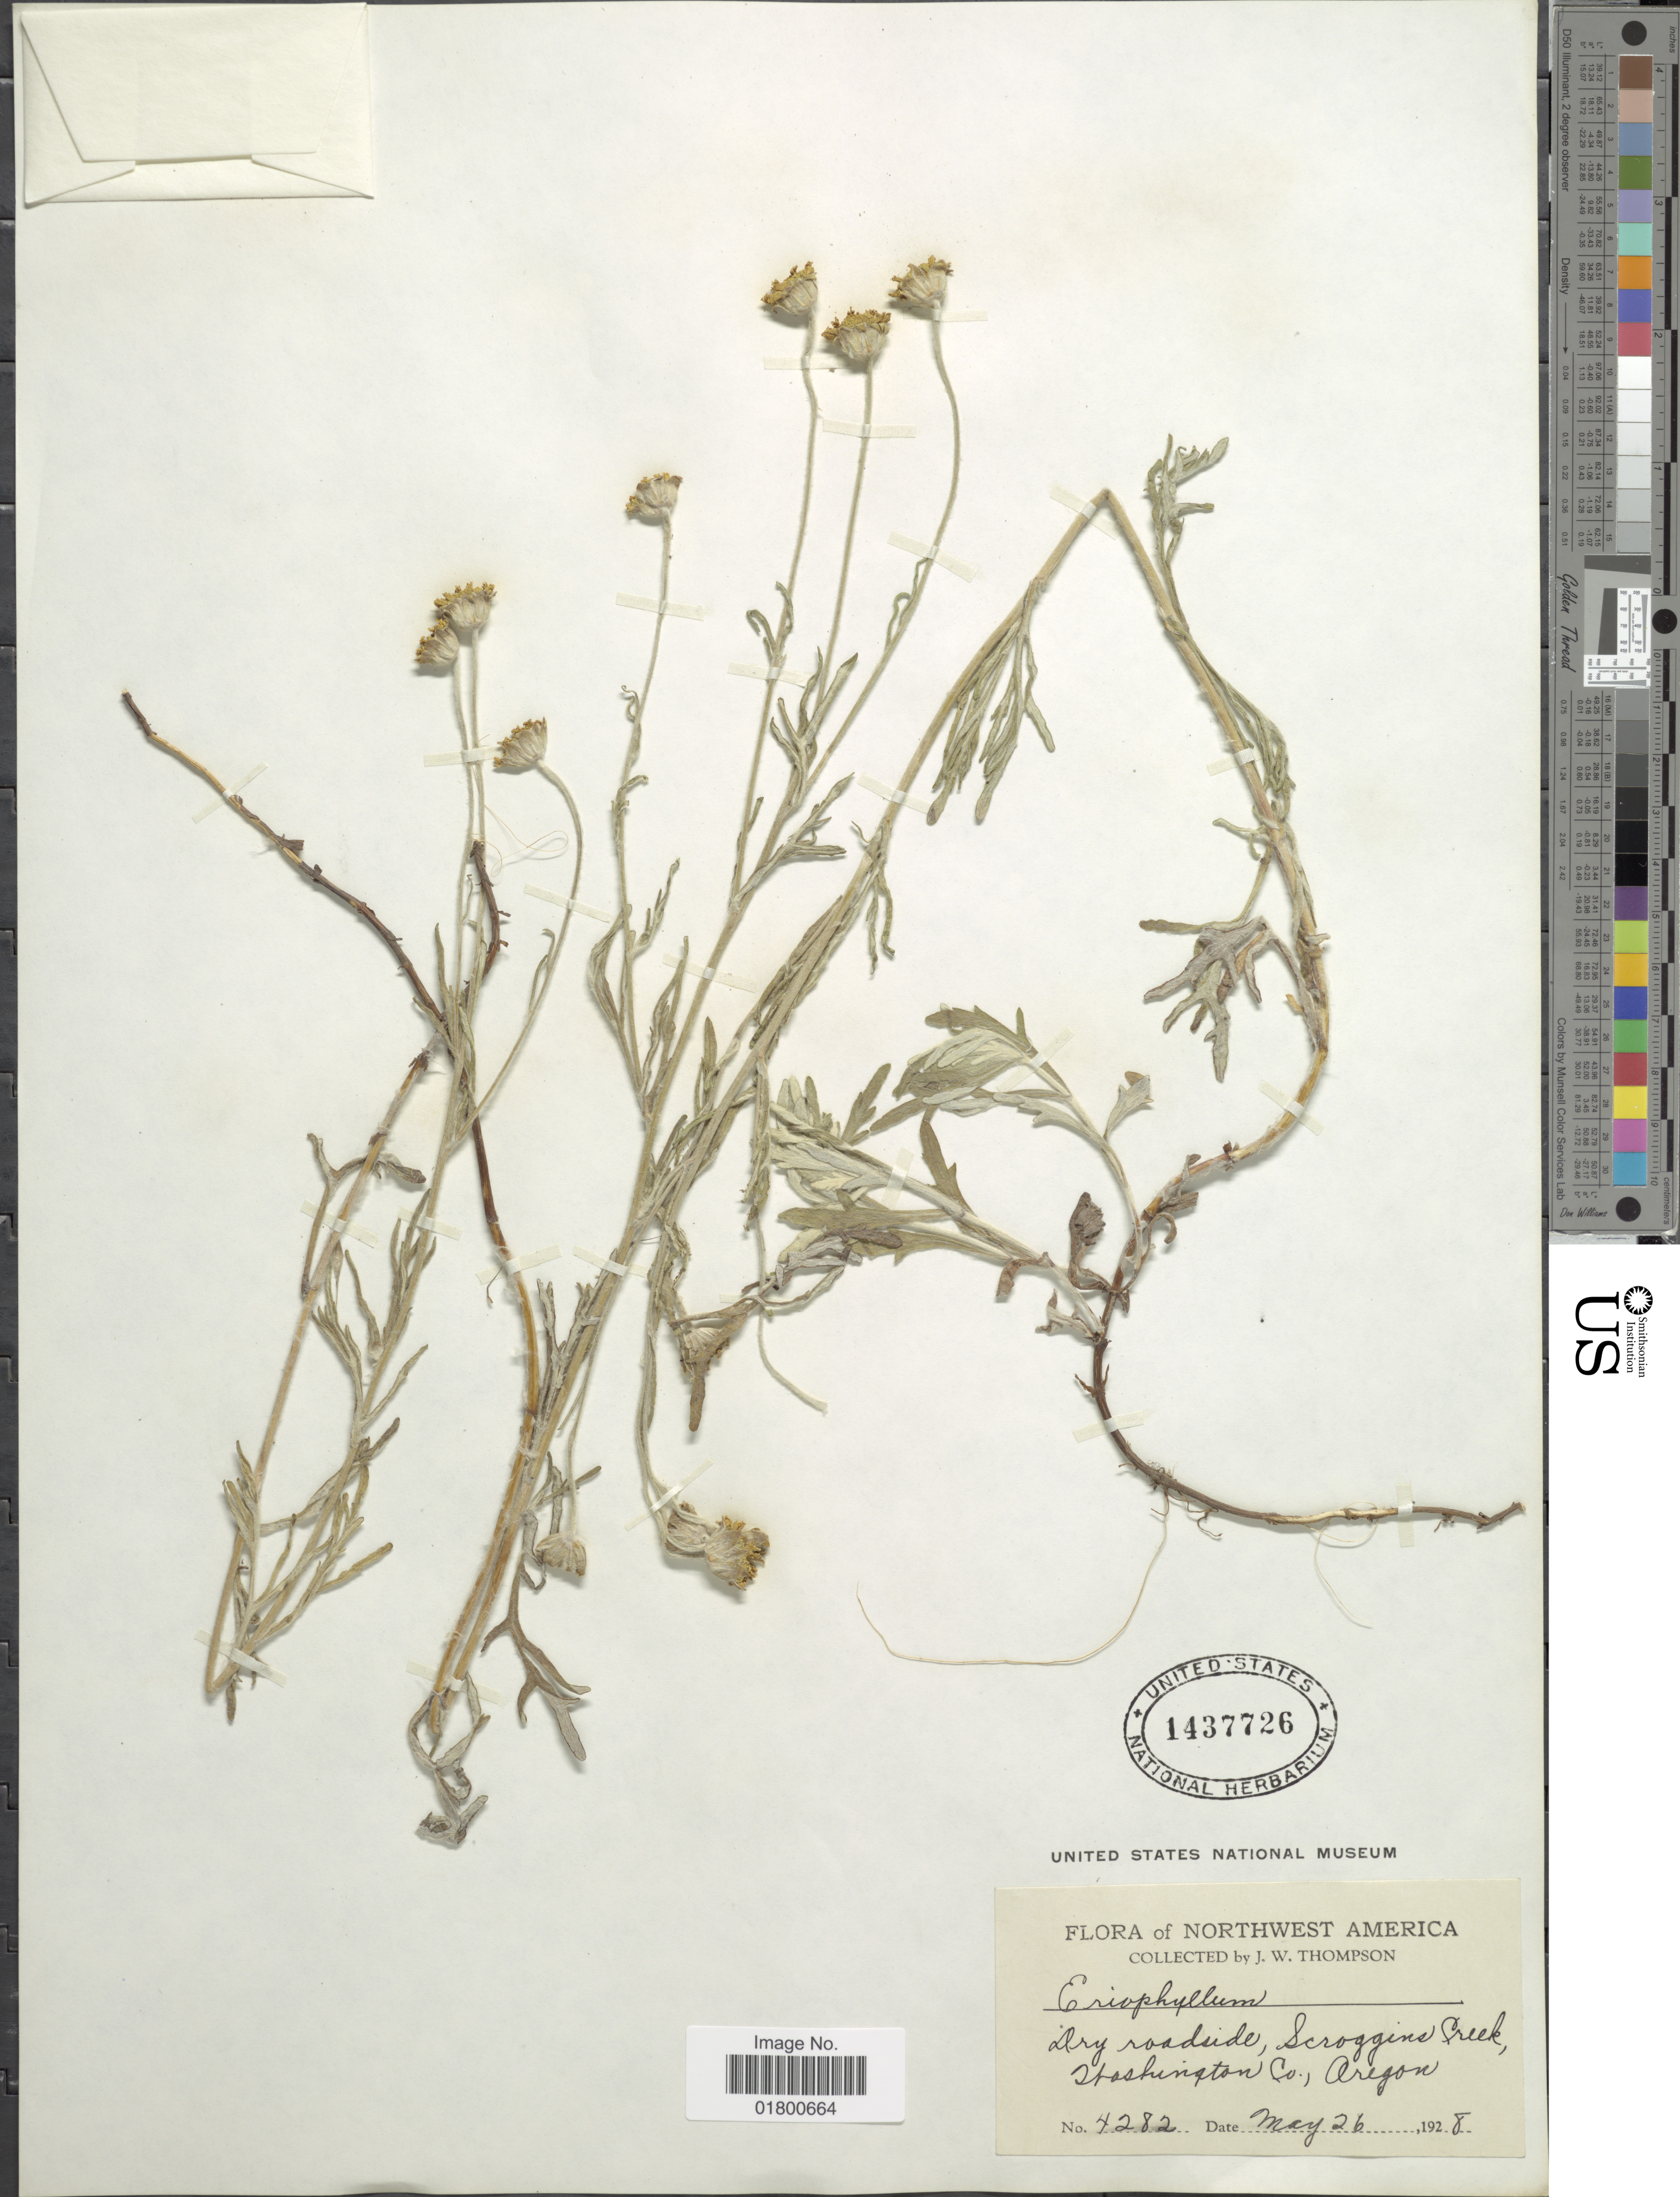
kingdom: Plantae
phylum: Tracheophyta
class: Magnoliopsida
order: Asterales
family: Asteraceae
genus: Eriophyllum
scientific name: Eriophyllum watsonii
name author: A. Gray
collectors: J. W. Thompson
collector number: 4282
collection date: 1928-05-26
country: United States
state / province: Oregon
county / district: Washington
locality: Dry roadside, Scroggins Creek, Washington Co., Oregon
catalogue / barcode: US 1437726